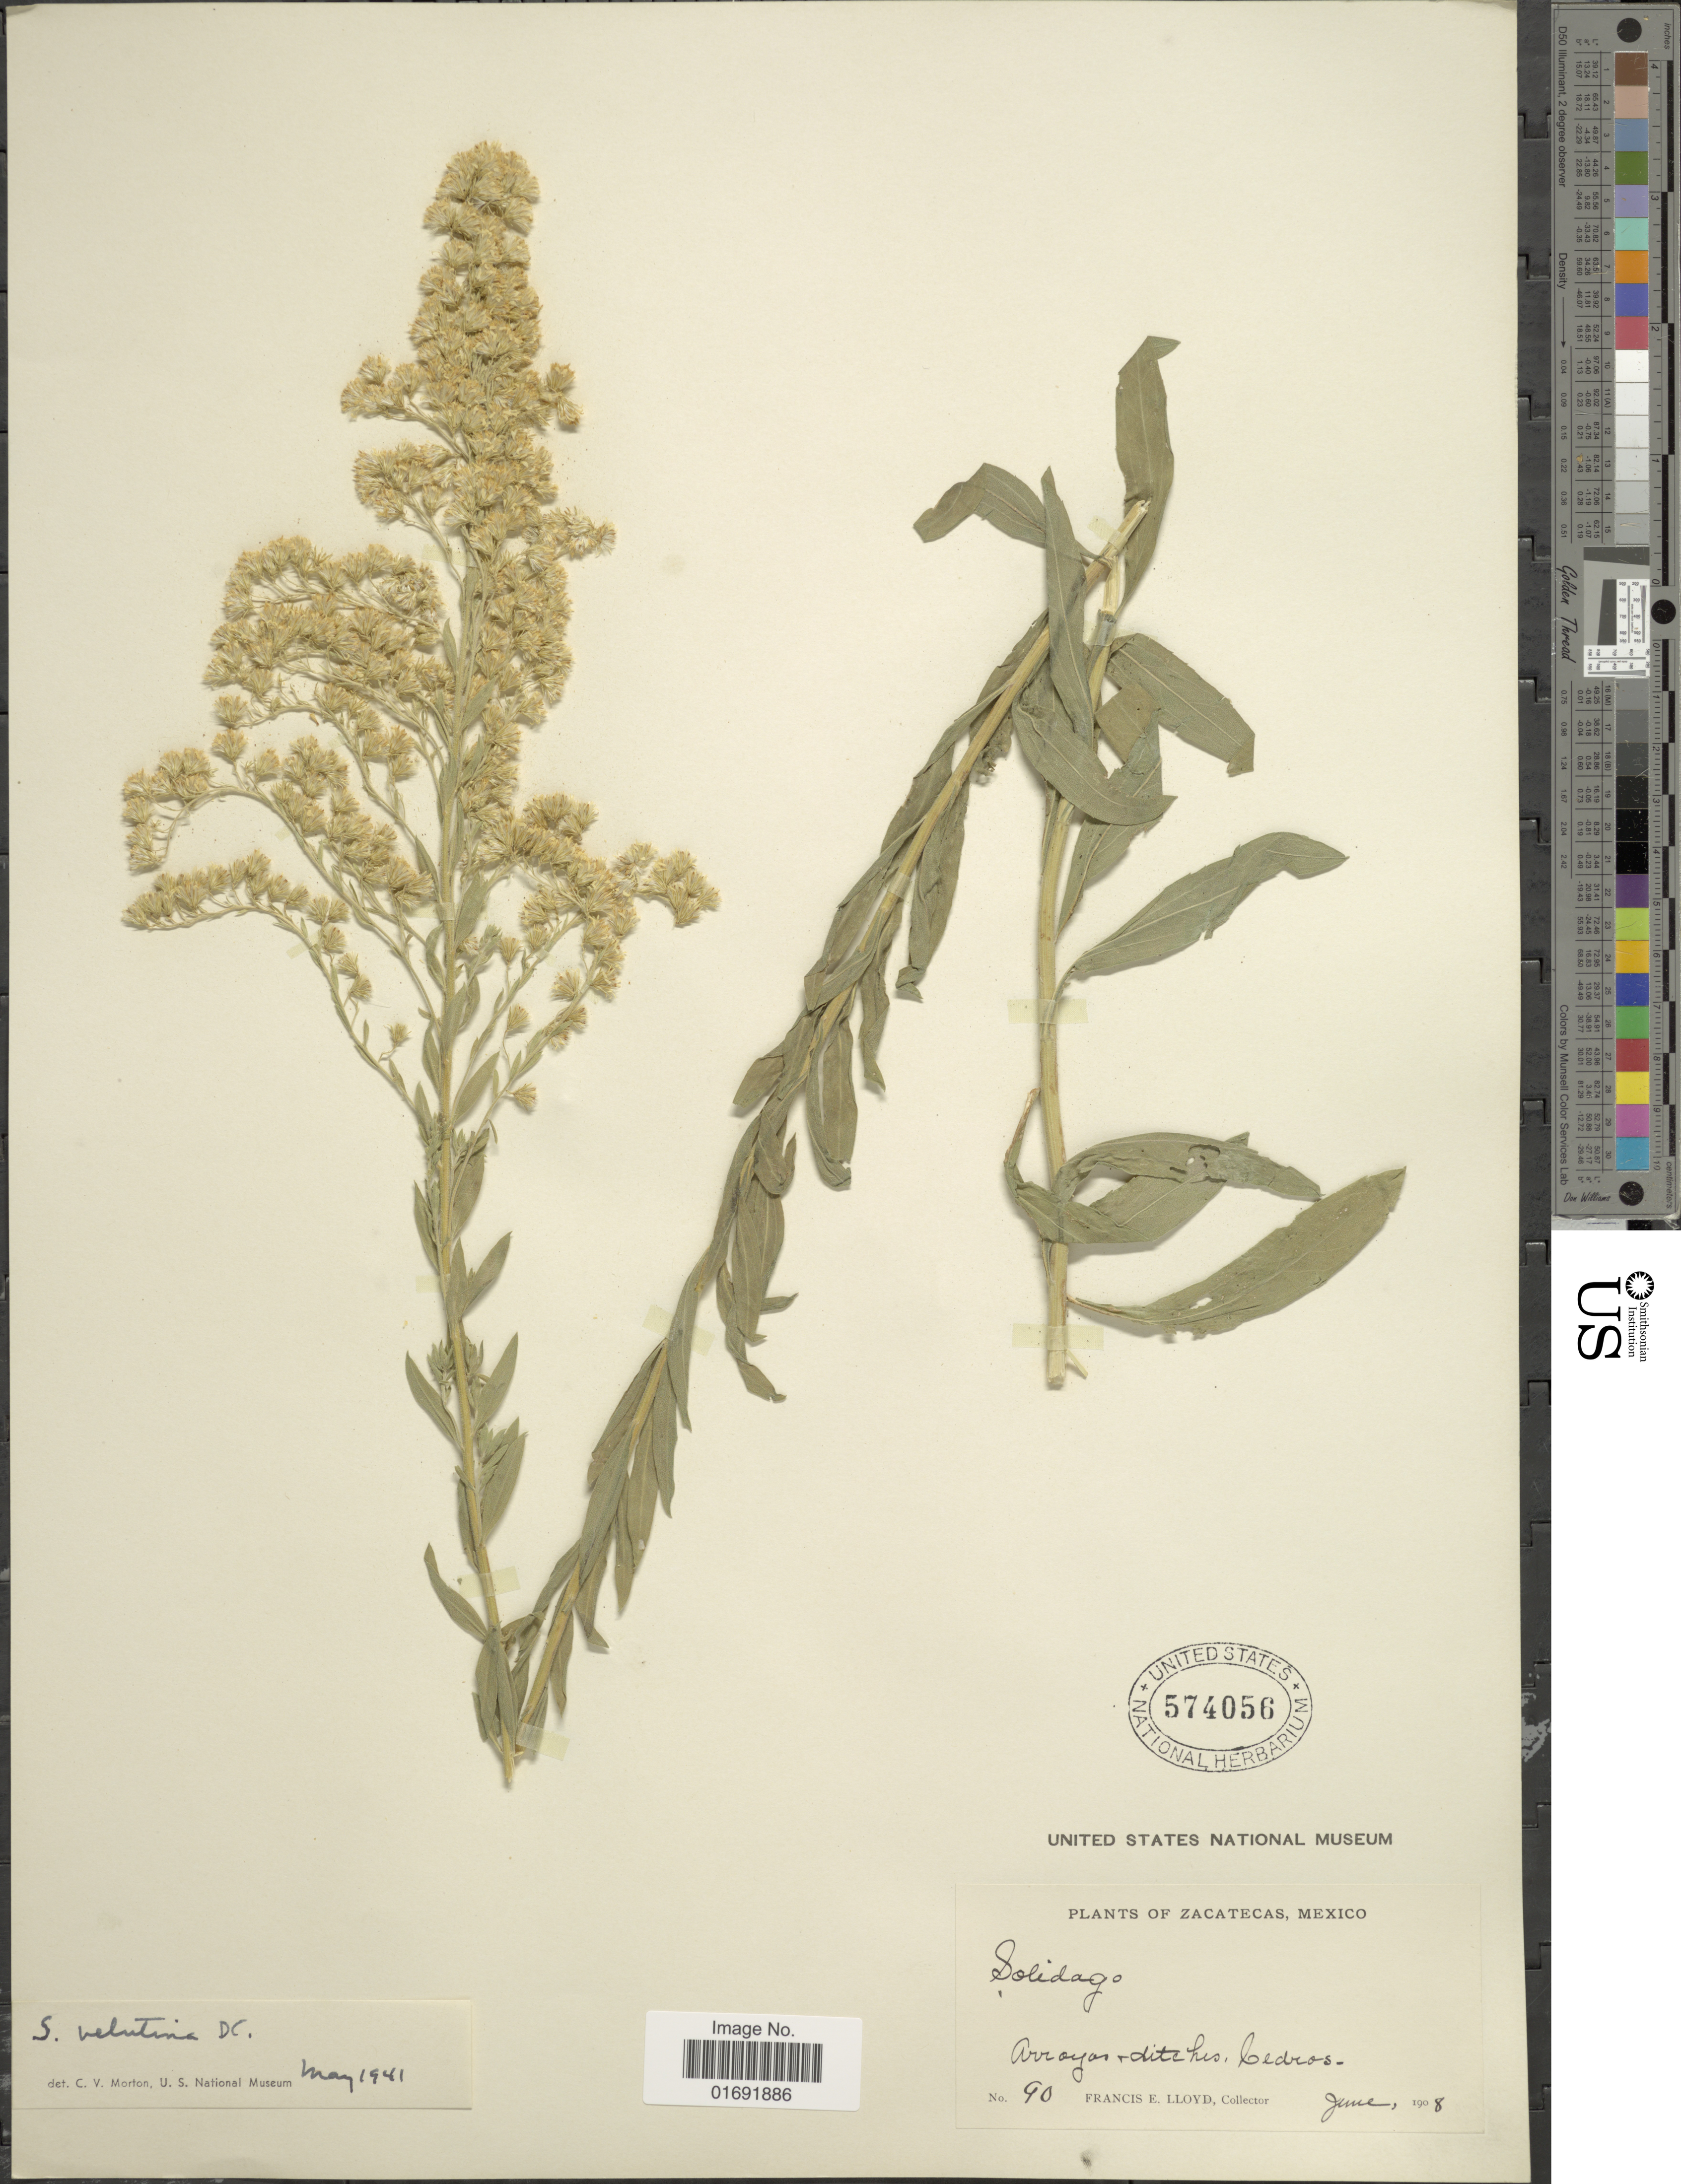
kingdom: Plantae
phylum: Tracheophyta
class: Magnoliopsida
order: Asterales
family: Asteraceae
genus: Solidago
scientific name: Solidago velutina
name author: DC.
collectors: Lloyd, C. E.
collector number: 90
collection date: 1908-06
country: Mexico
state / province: Zacatecas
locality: Arroyos + ditches Cedros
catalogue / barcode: US 574056